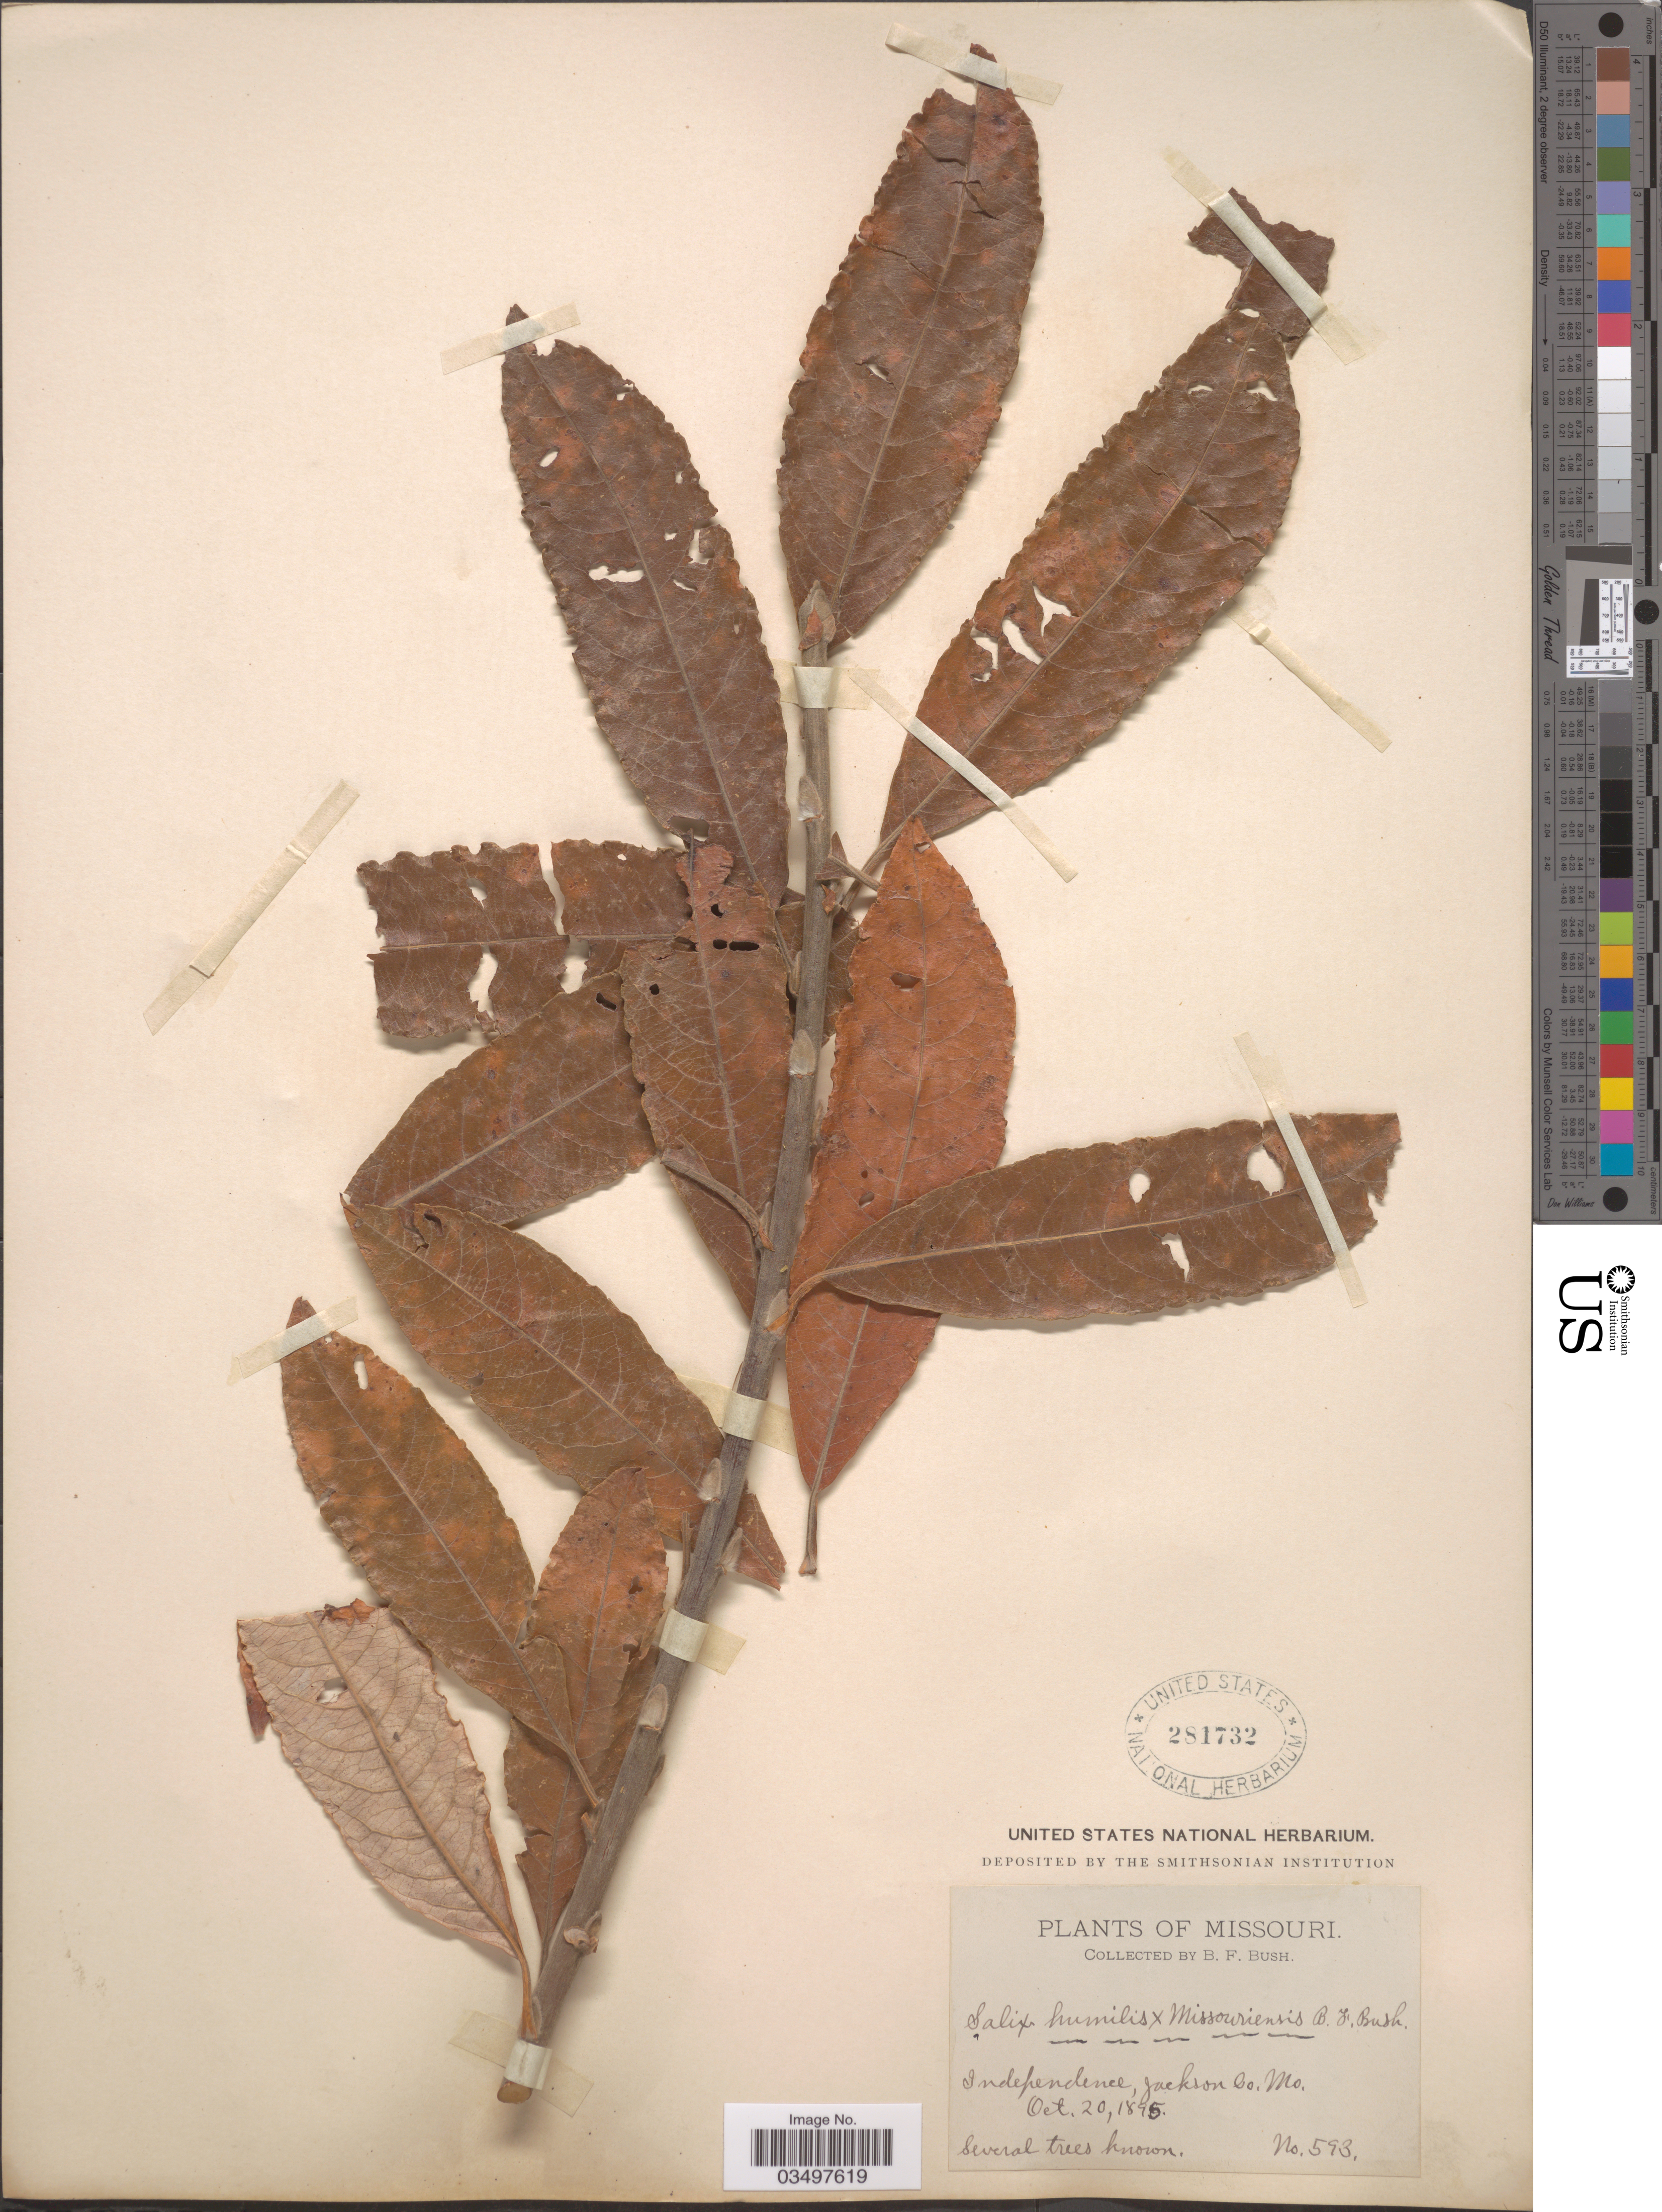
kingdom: Plantae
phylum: Tracheophyta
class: Magnoliopsida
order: Malpighiales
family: Salicaceae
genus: Salix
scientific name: Salix humilis x S. missouriensis Bebb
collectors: B. F. Bush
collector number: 593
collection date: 1895-10-20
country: United States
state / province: Missouri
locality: Independence, Jackson Co.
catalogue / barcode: US 281732